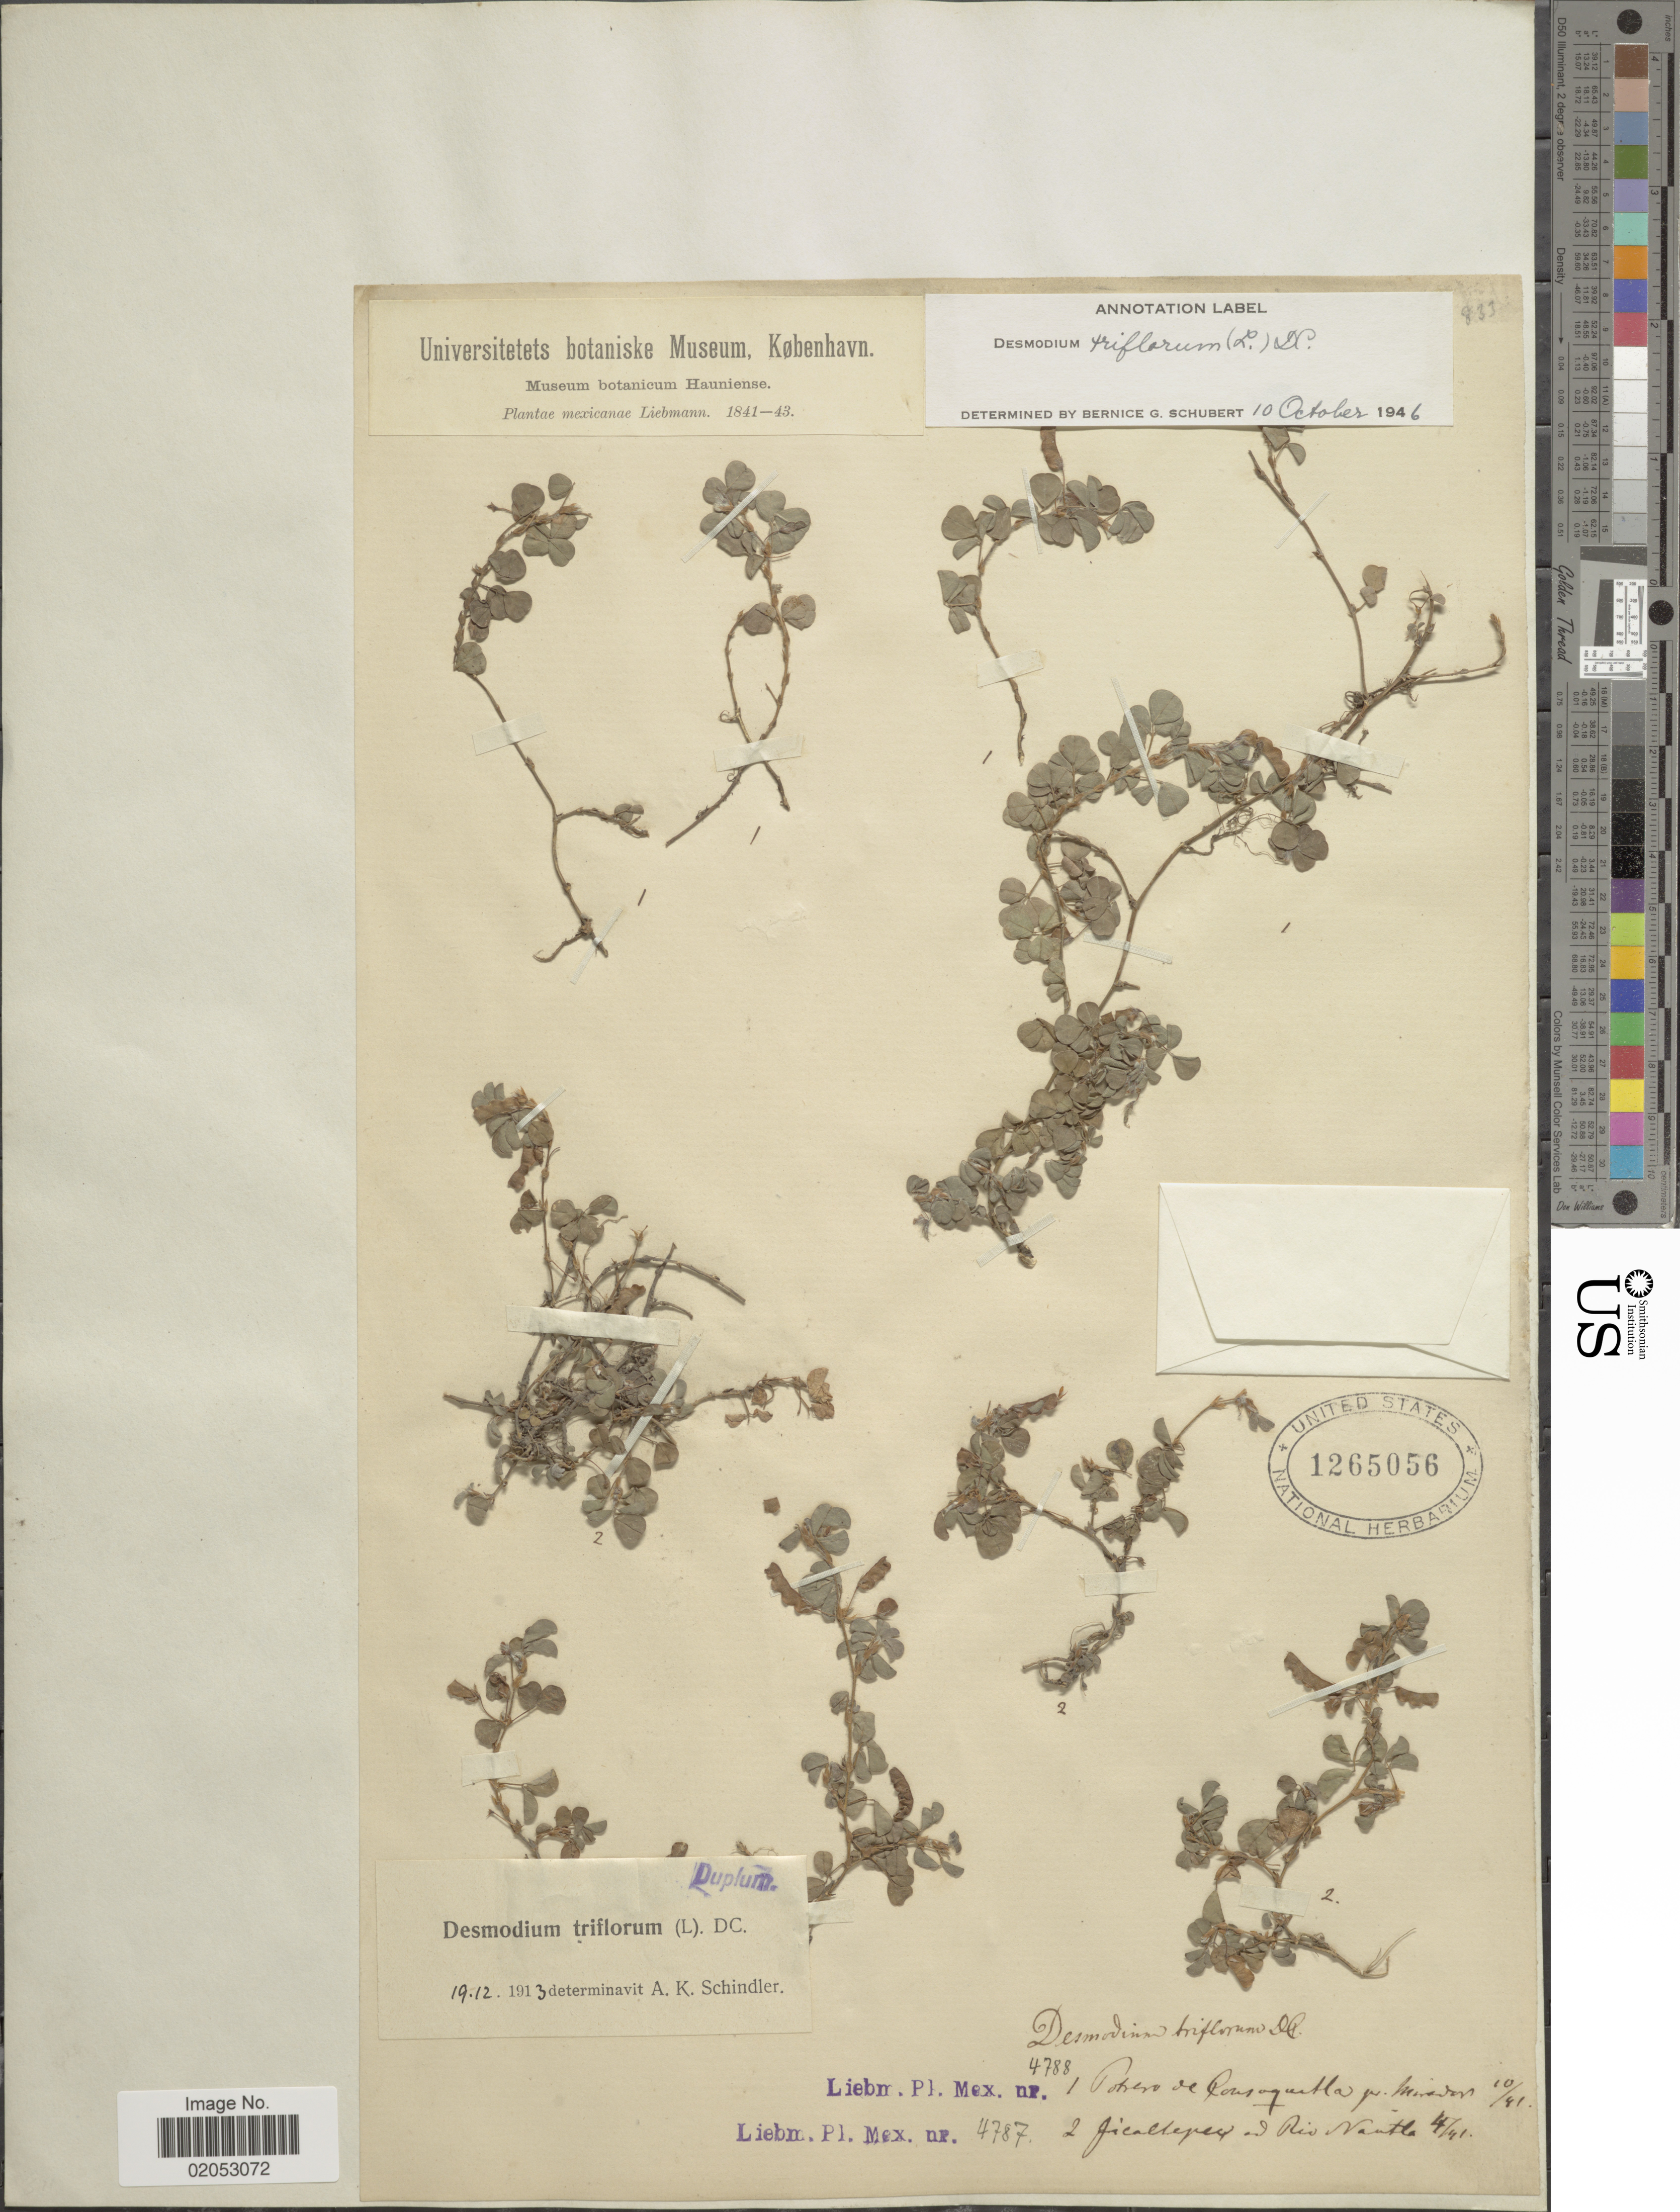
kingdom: Plantae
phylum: Tracheophyta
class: Magnoliopsida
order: Fabales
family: Fabaceae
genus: Grona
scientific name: Grona triflora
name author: (L.) H. Ohashi & K. Ohashi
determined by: Strong, Mark T., (BOT), Smithsonian Institution - National Museum of Natural History (UNITED STATES)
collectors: Liebmann, --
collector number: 4787/4788 ?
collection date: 1841-10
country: Mexico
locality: Potrero de Consoquitla pr. Mirador.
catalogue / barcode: US 1265056